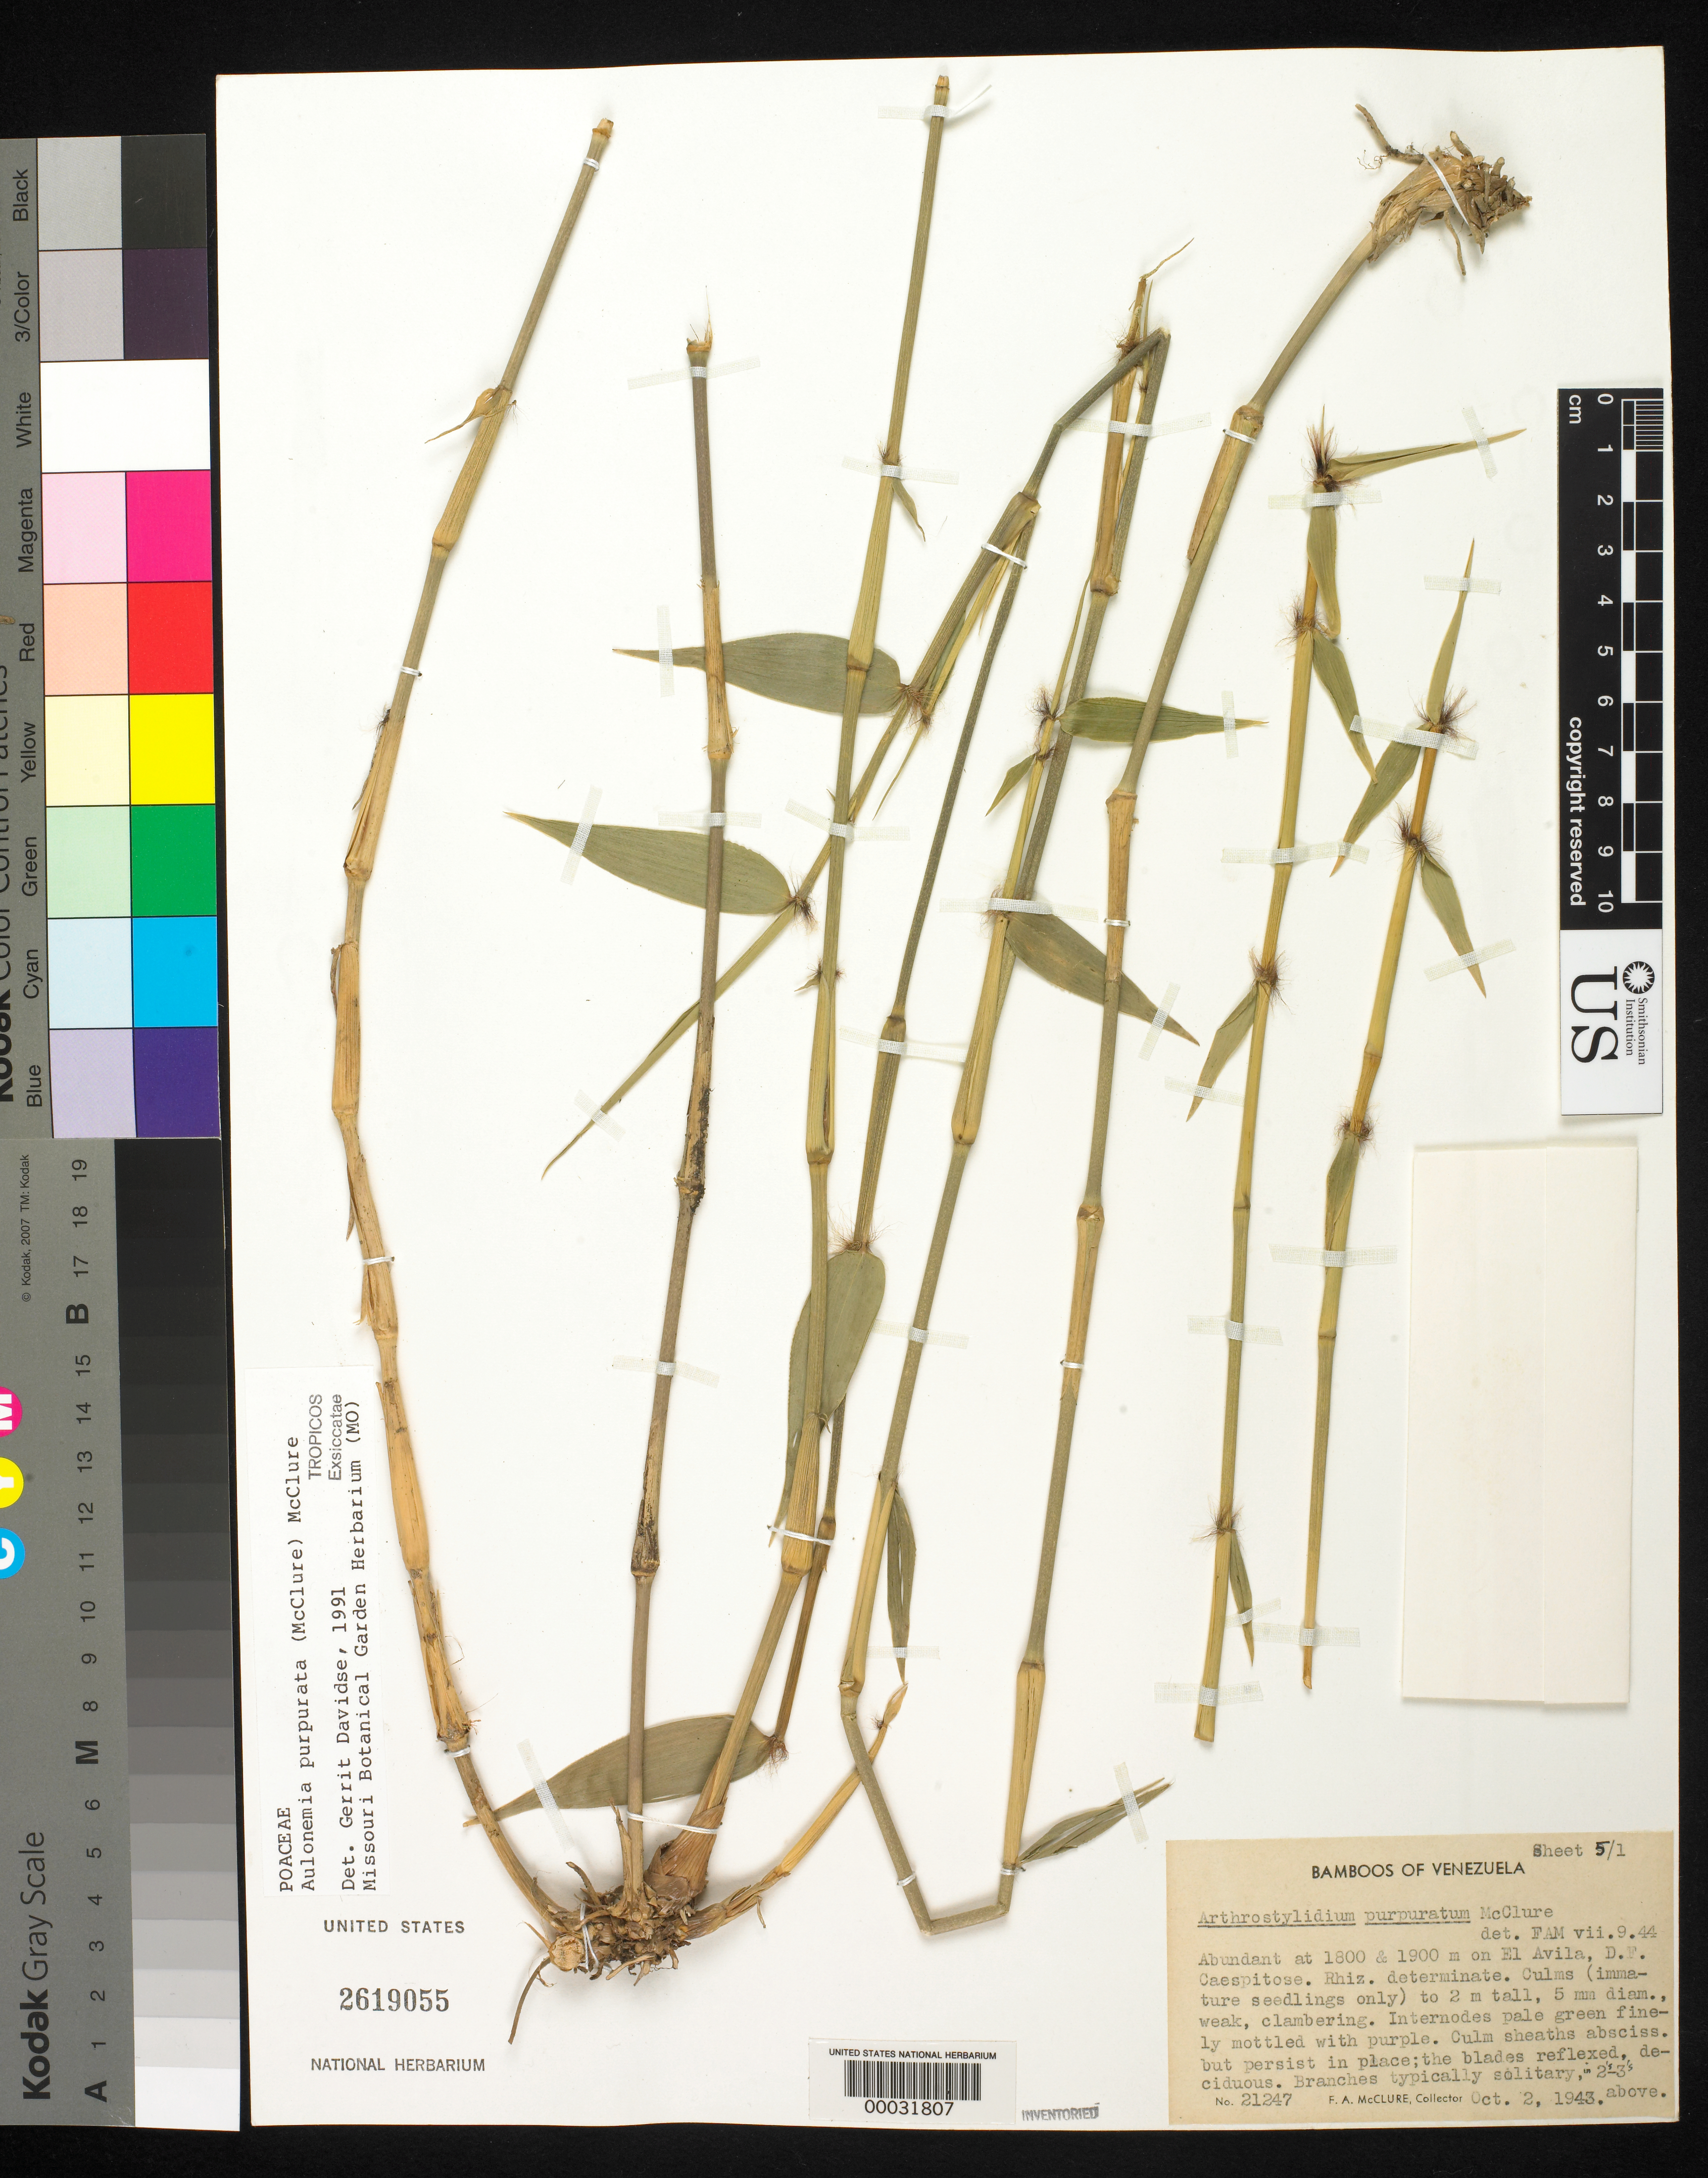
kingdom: Plantae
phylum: Tracheophyta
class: Liliopsida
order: Poales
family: Poaceae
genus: Aulonemia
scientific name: Aulonemia purpurata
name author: (McClure) McClure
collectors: F. A. McClure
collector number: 21247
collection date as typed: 02 Oct 1943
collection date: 1943-10-02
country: Venezuela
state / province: Miranda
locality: El avila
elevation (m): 1800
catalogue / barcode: US 2619055